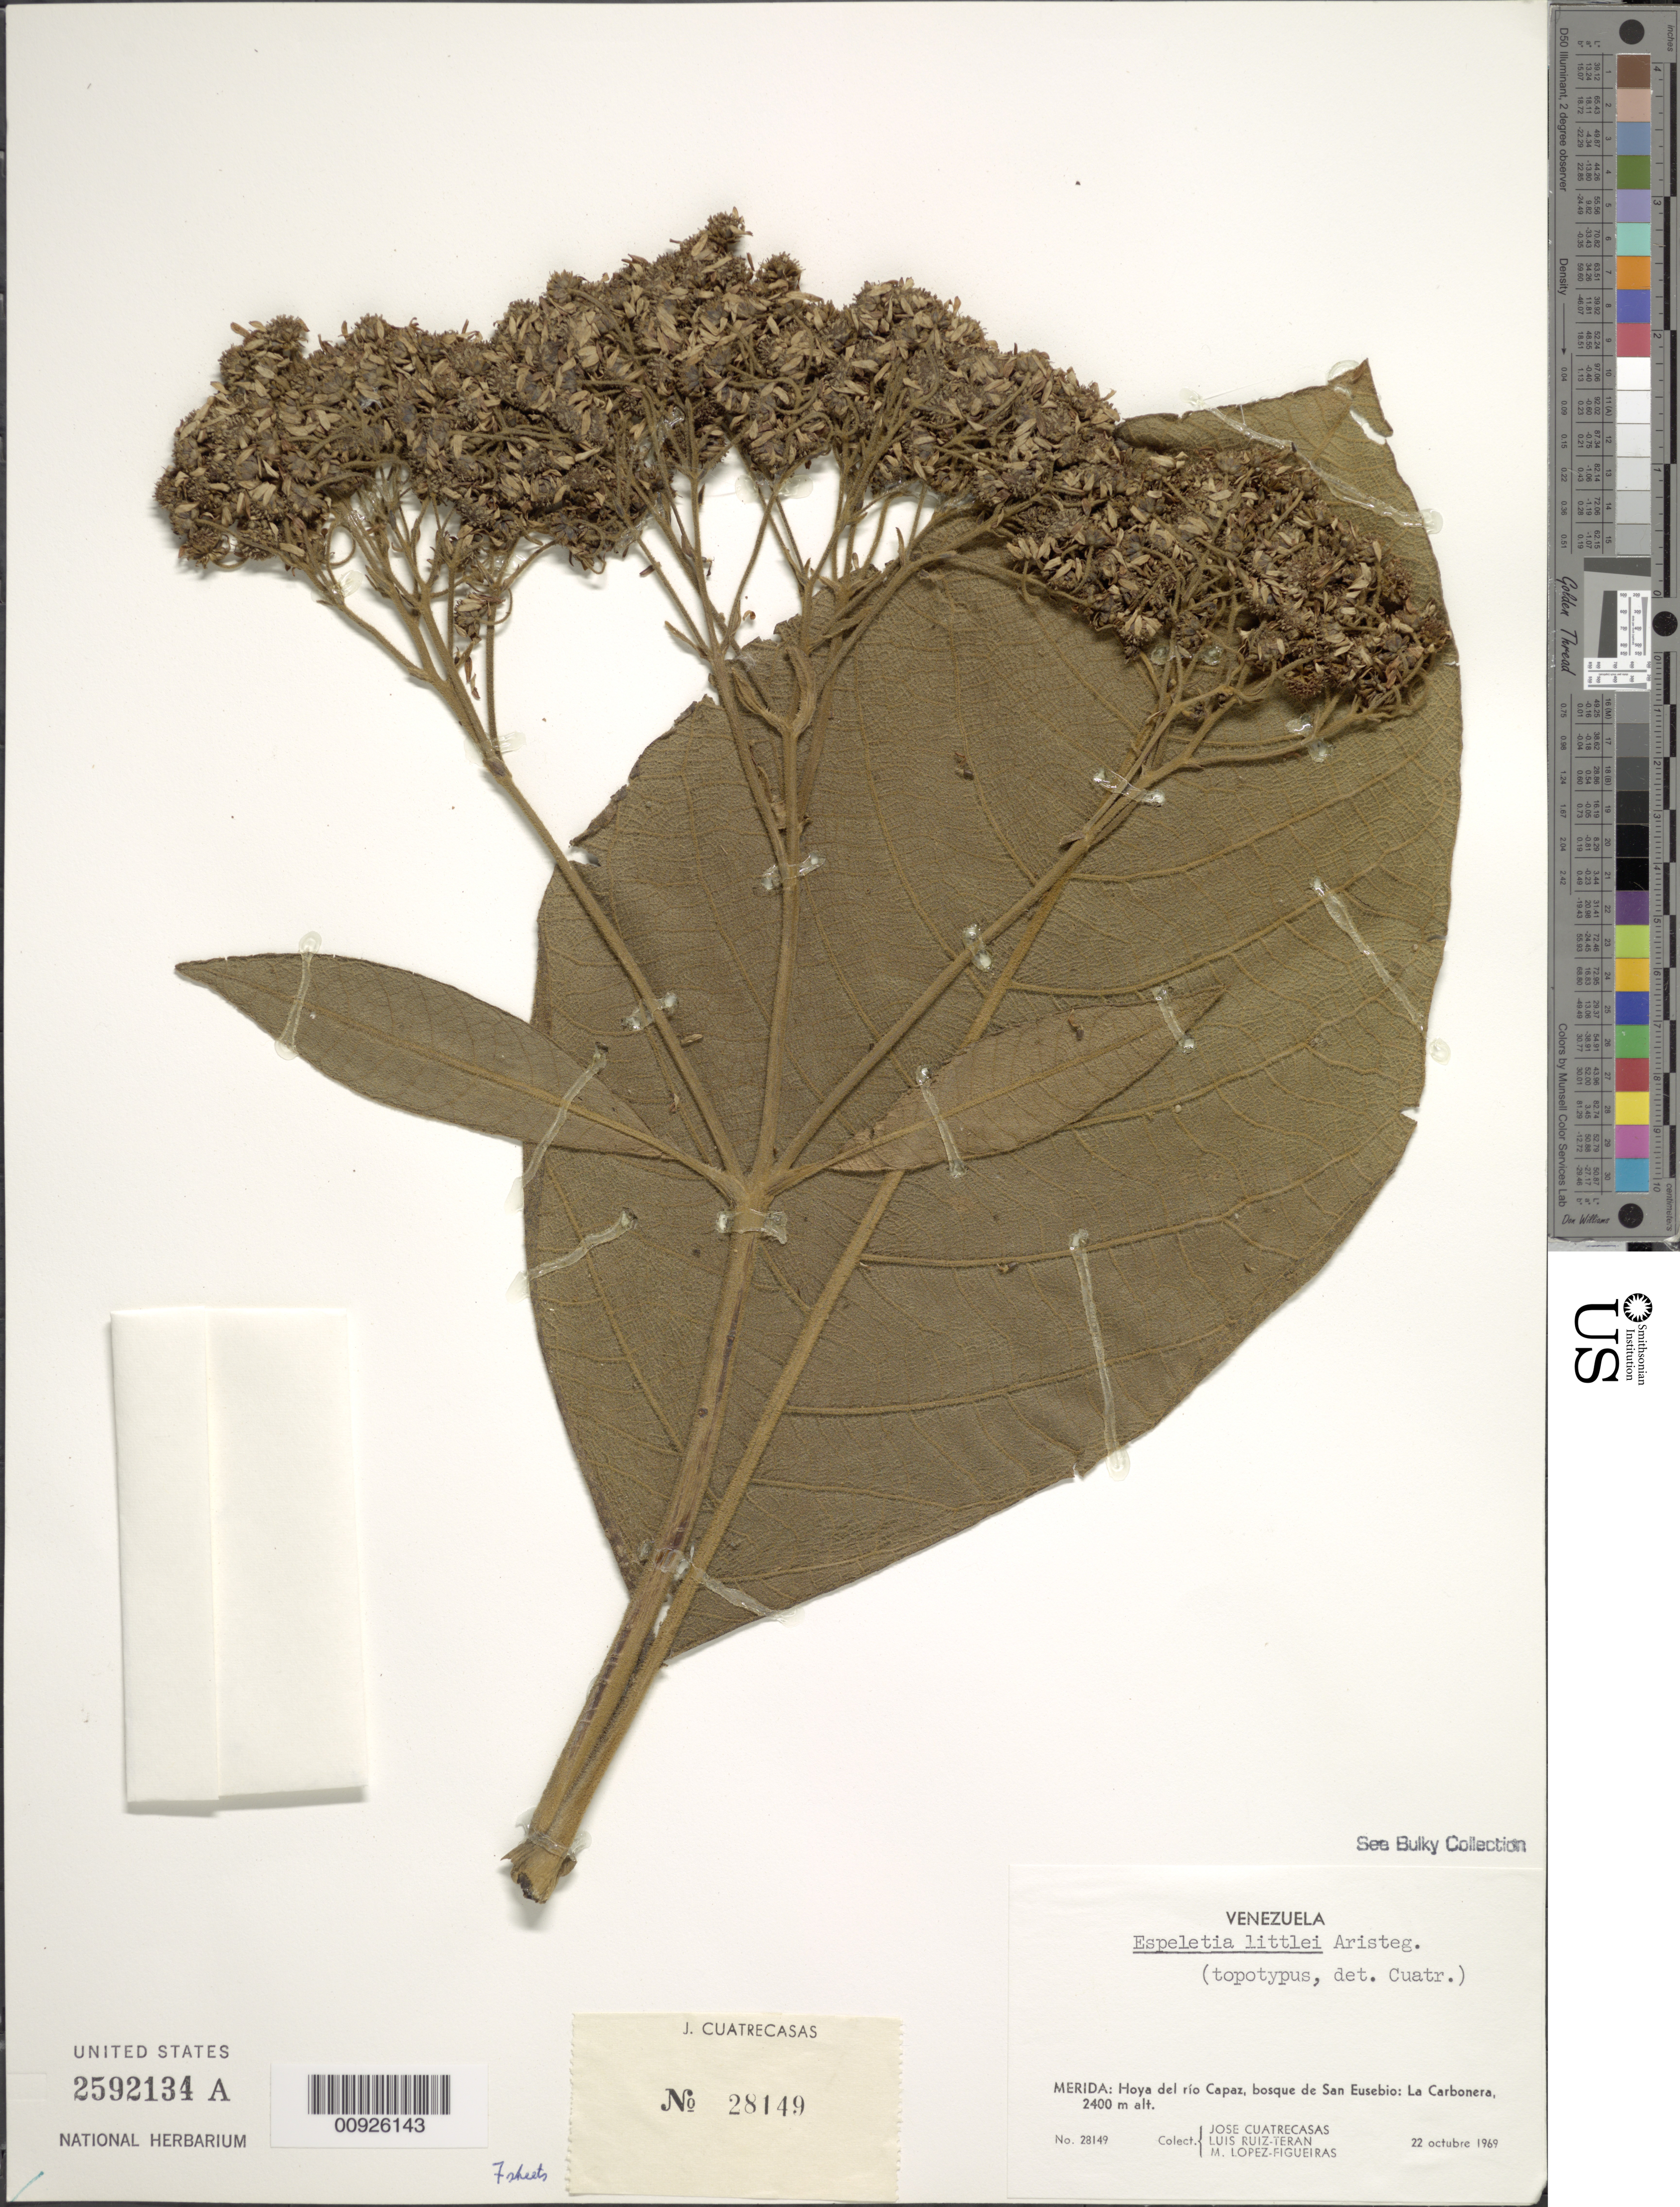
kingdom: Plantae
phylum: Tracheophyta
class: Magnoliopsida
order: Asterales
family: Asteraceae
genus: Carramboa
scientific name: Carramboa badilloi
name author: (Cuatrec.) Cuatrec.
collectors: J. Cuatrecasas, L. Teran & M. López Figueiras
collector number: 28149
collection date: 1969-10-22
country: Venezuela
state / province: Mérida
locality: Hoya del rio Capaz, bosque de San Eusebio: La Pinuela, bosque y pantamo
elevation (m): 2400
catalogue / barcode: US 2592134A